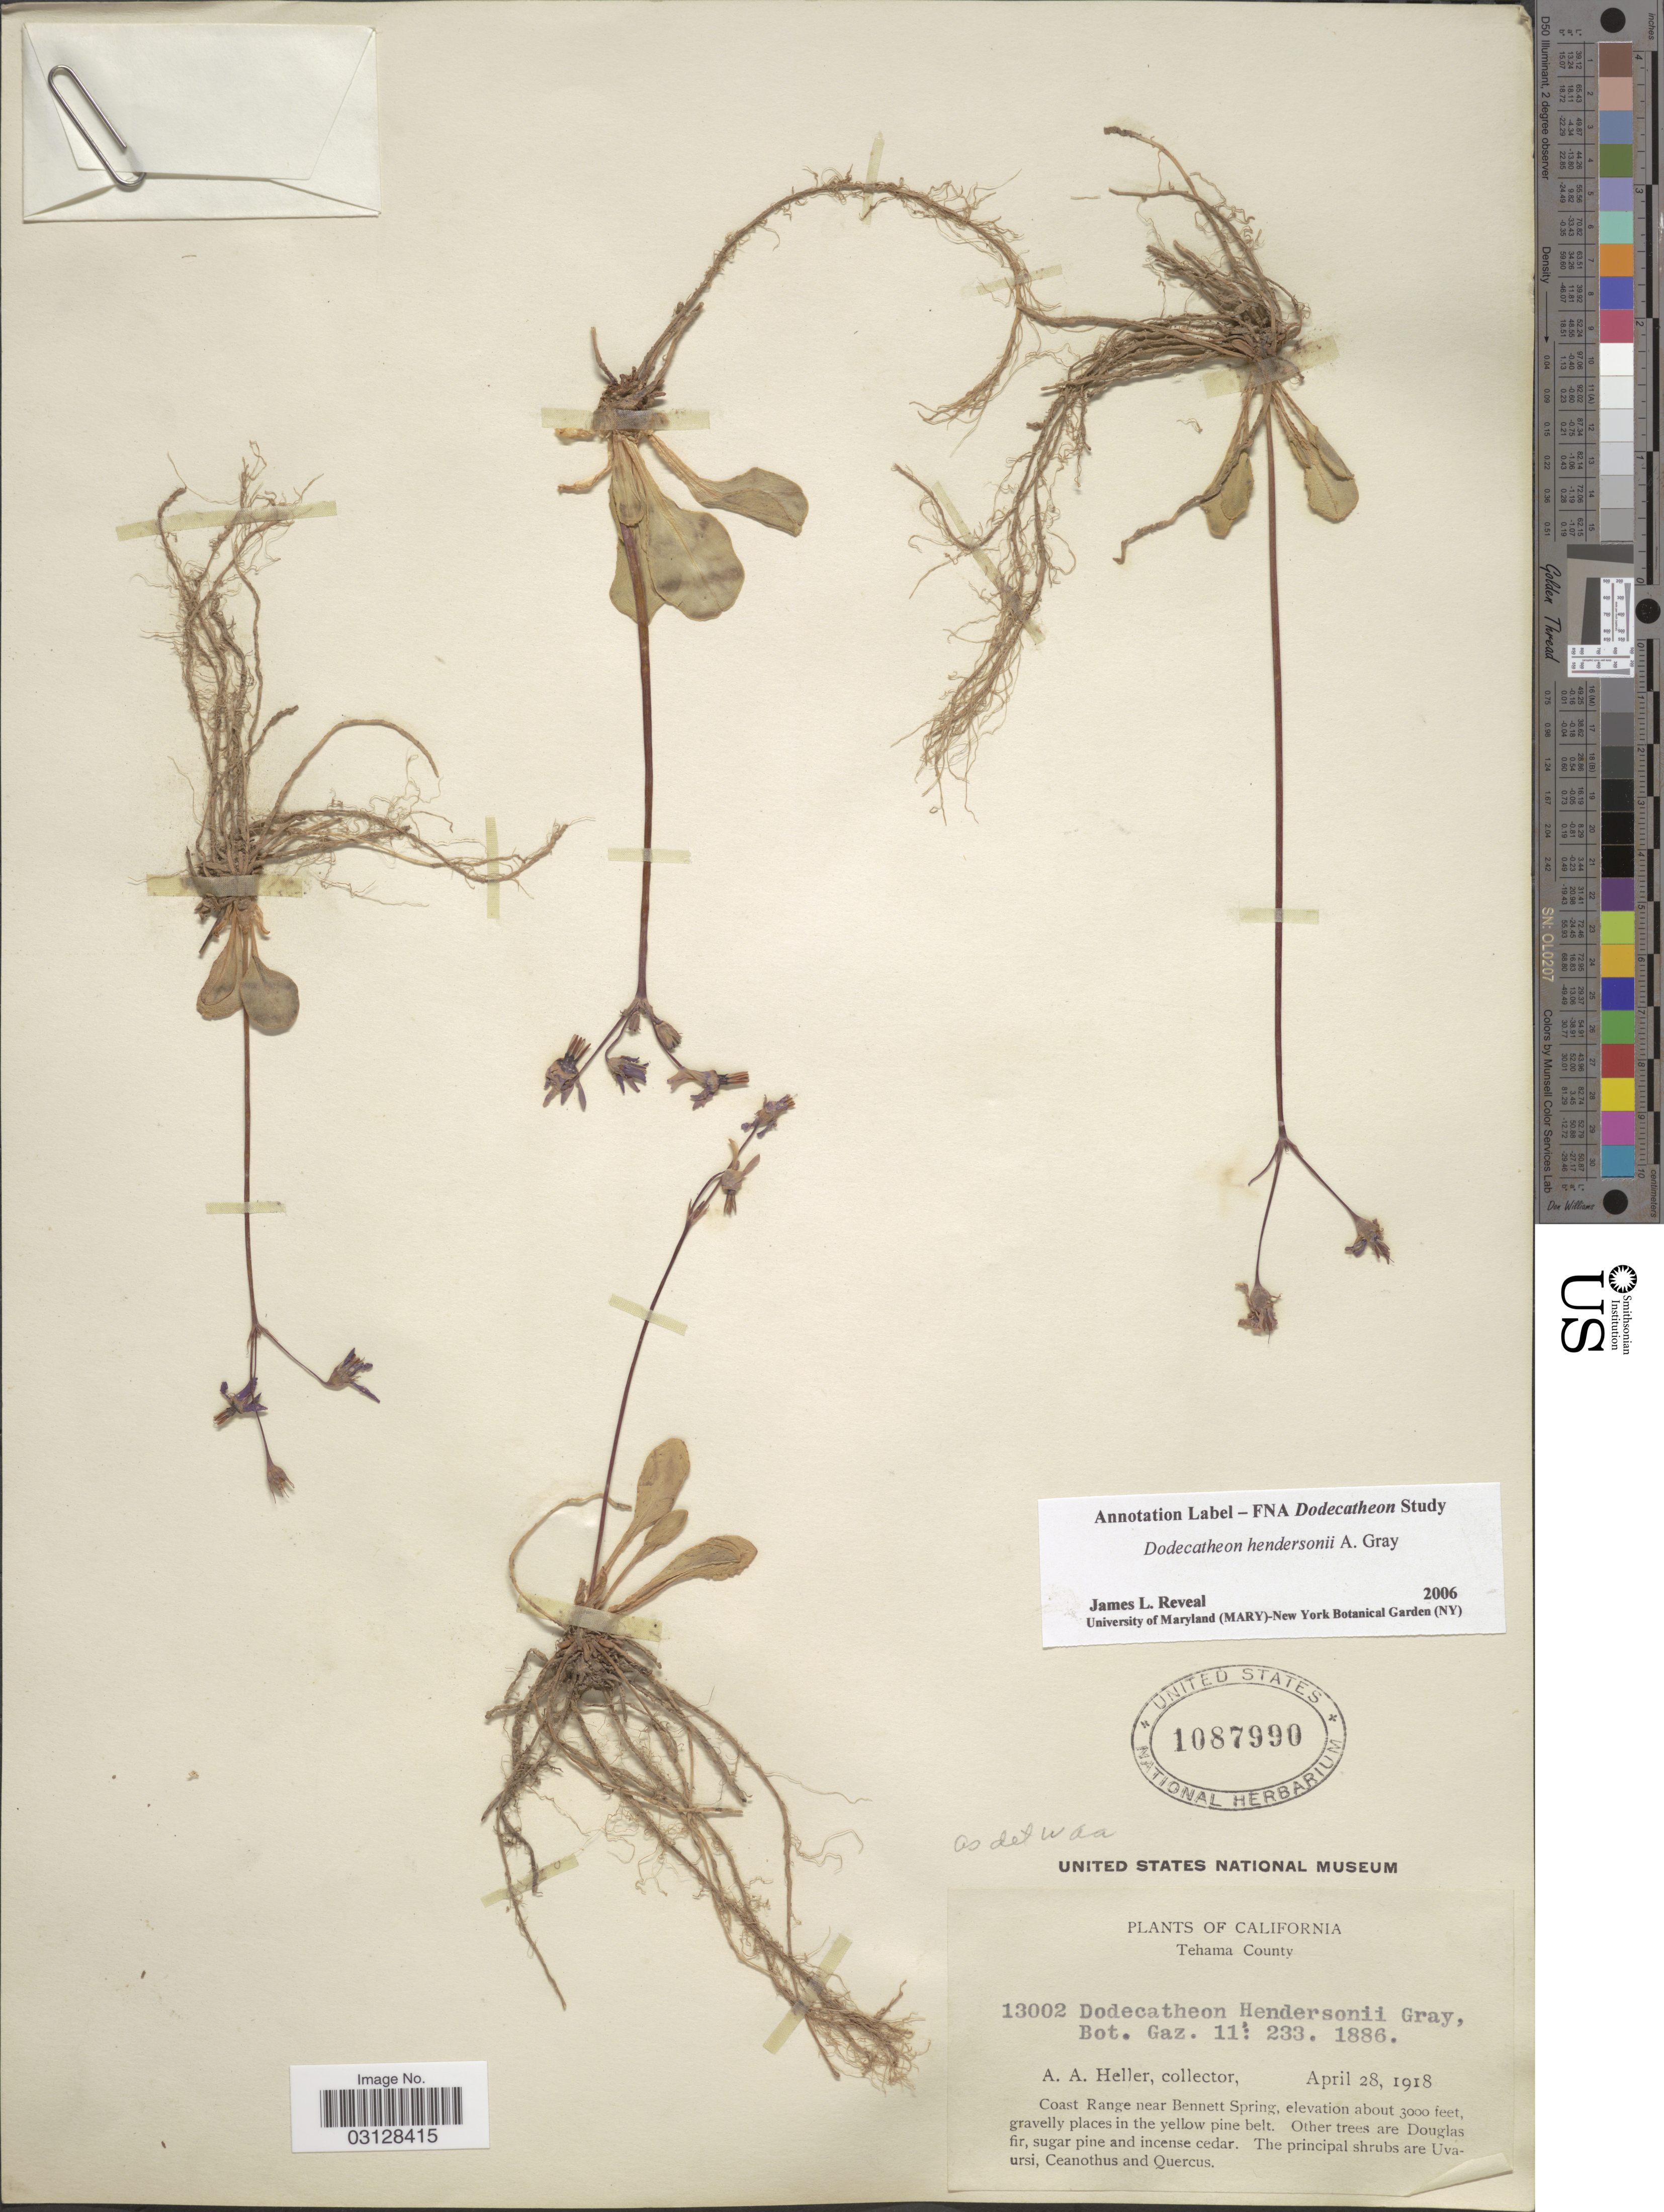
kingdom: Plantae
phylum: Tracheophyta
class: Magnoliopsida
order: Ericales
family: Primulaceae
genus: Dodecatheon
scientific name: Dodecatheon hendersonii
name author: A. Gray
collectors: A. A. Heller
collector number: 13002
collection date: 1918-04-28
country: United States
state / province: California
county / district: Tehama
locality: Tehama County. Coast Range near Bennett Spring.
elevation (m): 914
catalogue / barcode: US 1087990